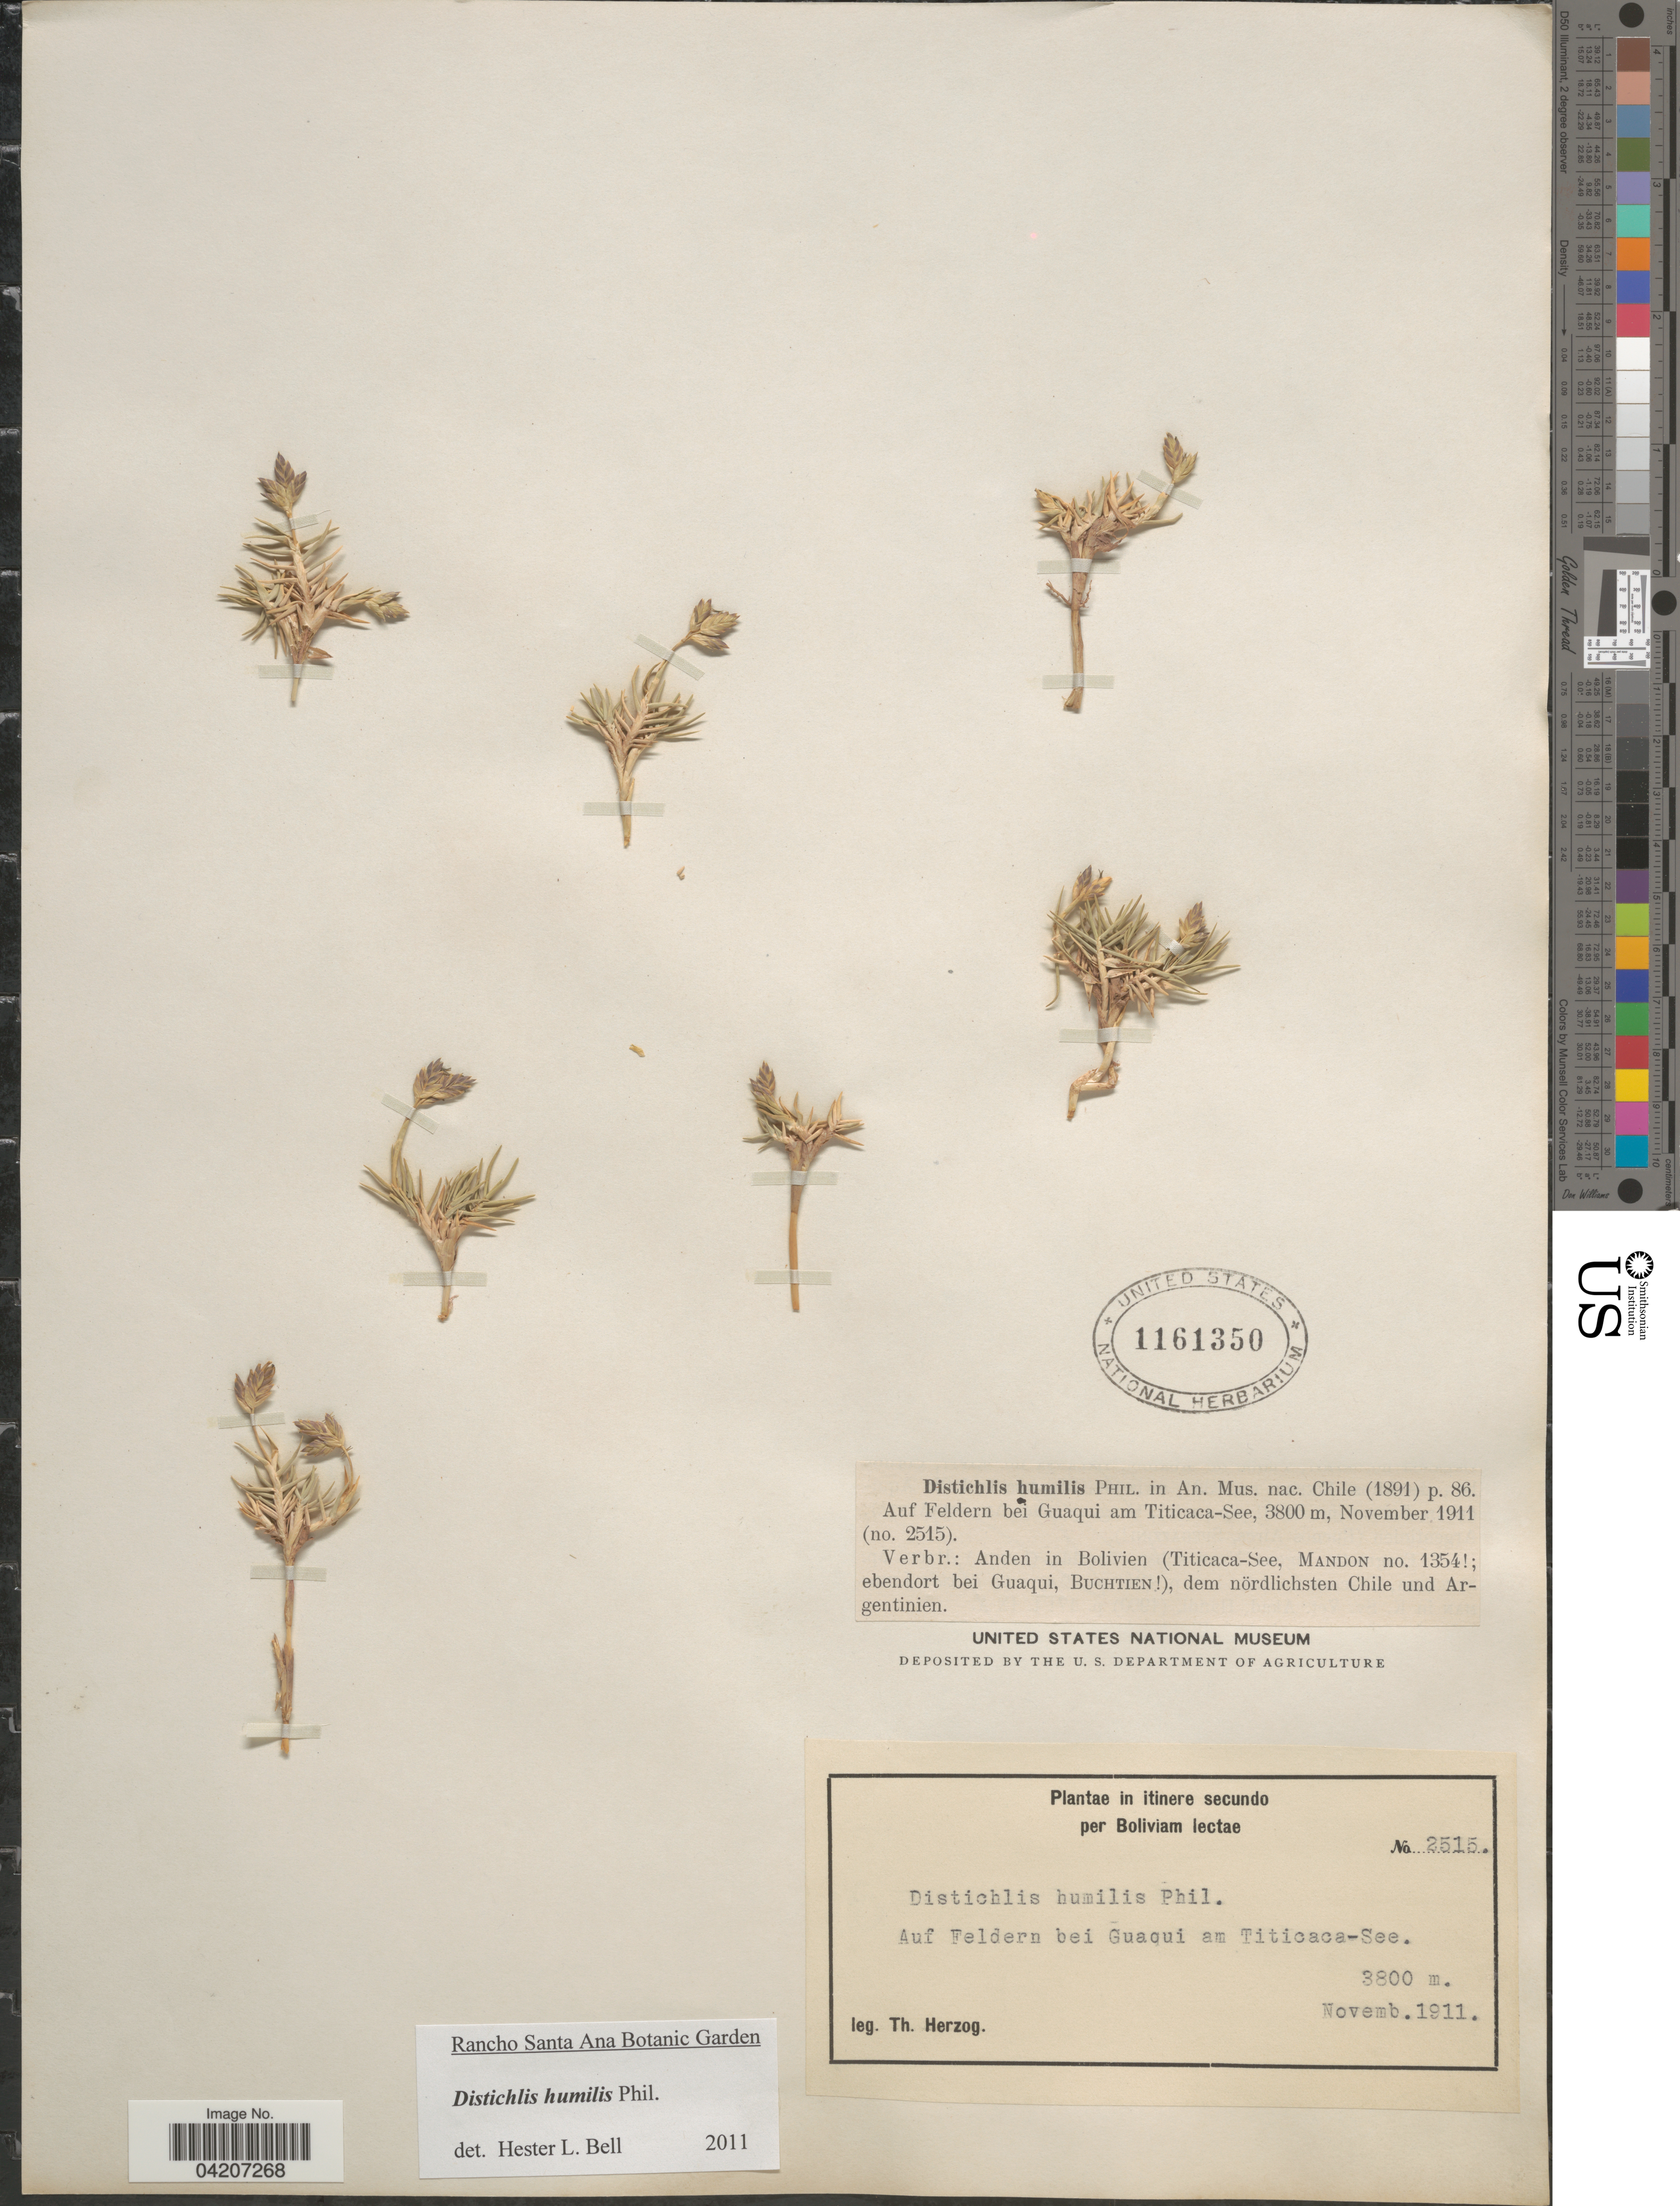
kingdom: Plantae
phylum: Tracheophyta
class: Liliopsida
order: Poales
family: Poaceae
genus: Distichlis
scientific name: Distichlis humilis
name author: Phil.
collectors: T. Herzog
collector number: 2515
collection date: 1911-11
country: Bolivia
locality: In itinere secundo. Auf Feldern bei Guaqui am Titicaca-See.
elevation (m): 3800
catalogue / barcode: US 1161350